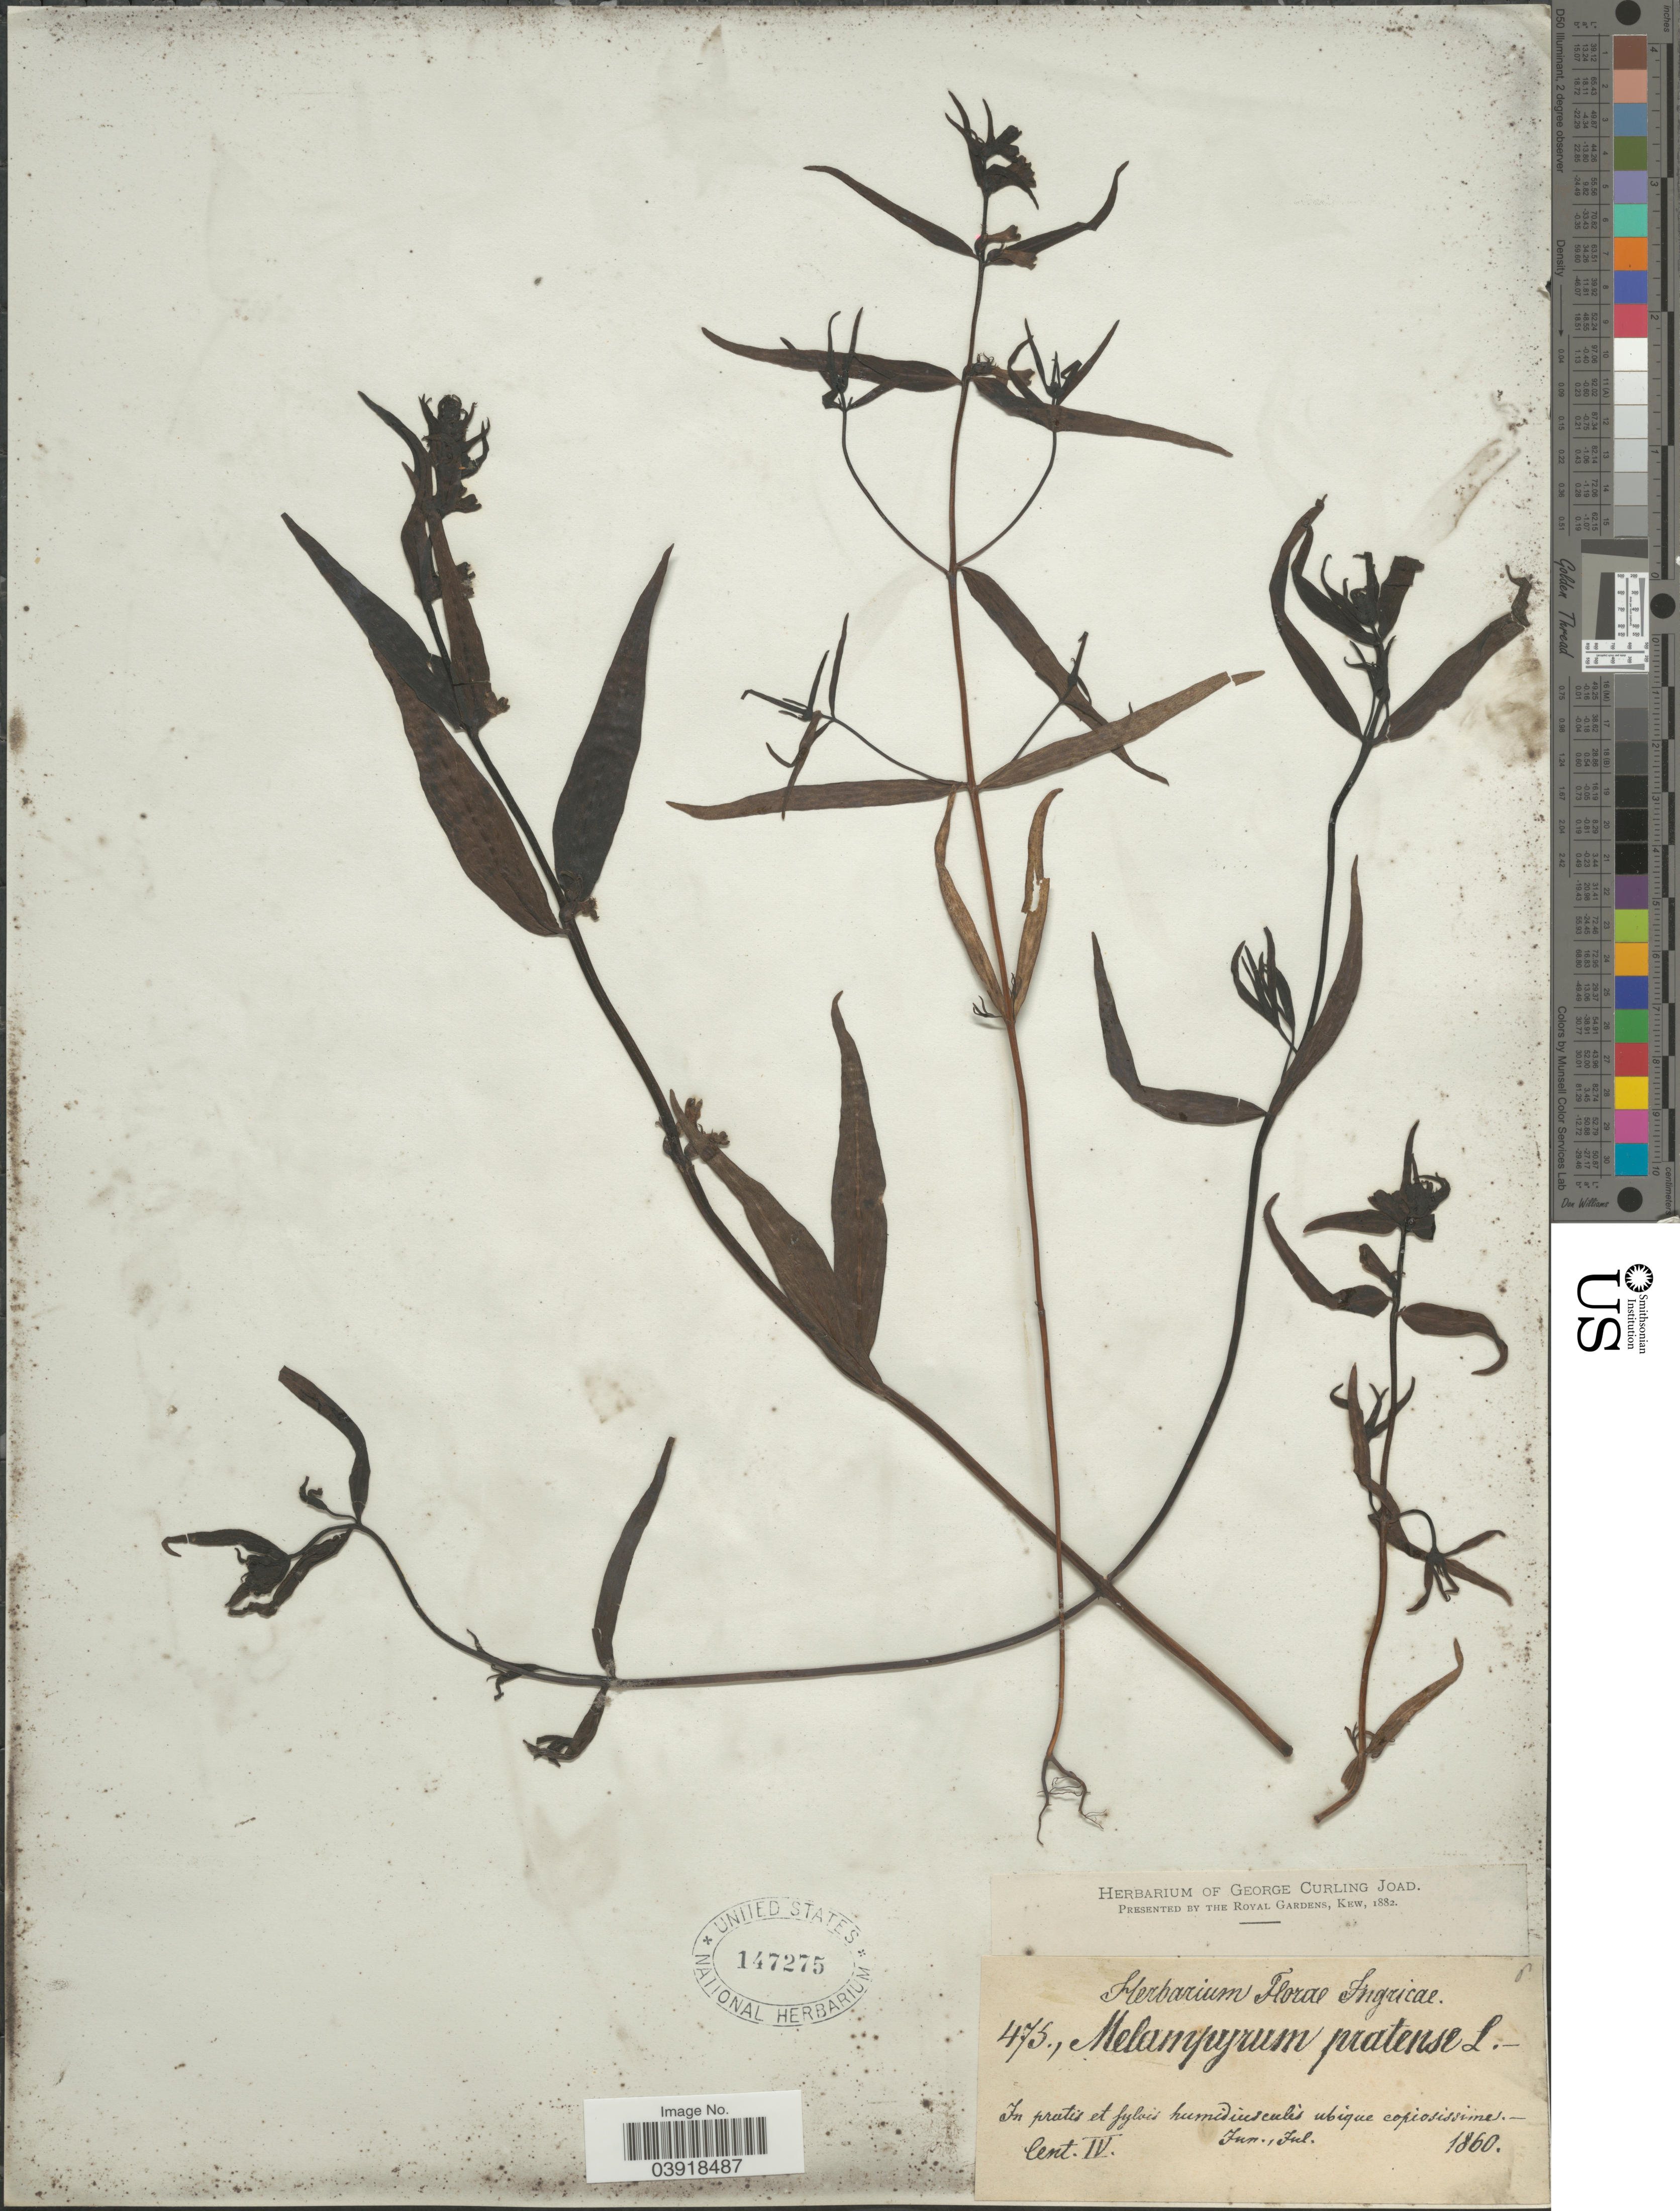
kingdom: Plantae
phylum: Tracheophyta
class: Magnoliopsida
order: Lamiales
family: Orobanchaceae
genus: Melampyrum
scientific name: Melampyrum pratense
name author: L.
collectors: ex herb. Florae Ingricae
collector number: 475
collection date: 1860-06/1860-07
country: Russian Federation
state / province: Leningrad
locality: In pratis et sylvis humidius culis ubique copiosissimes. Florae Ingricae.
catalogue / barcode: US 147275